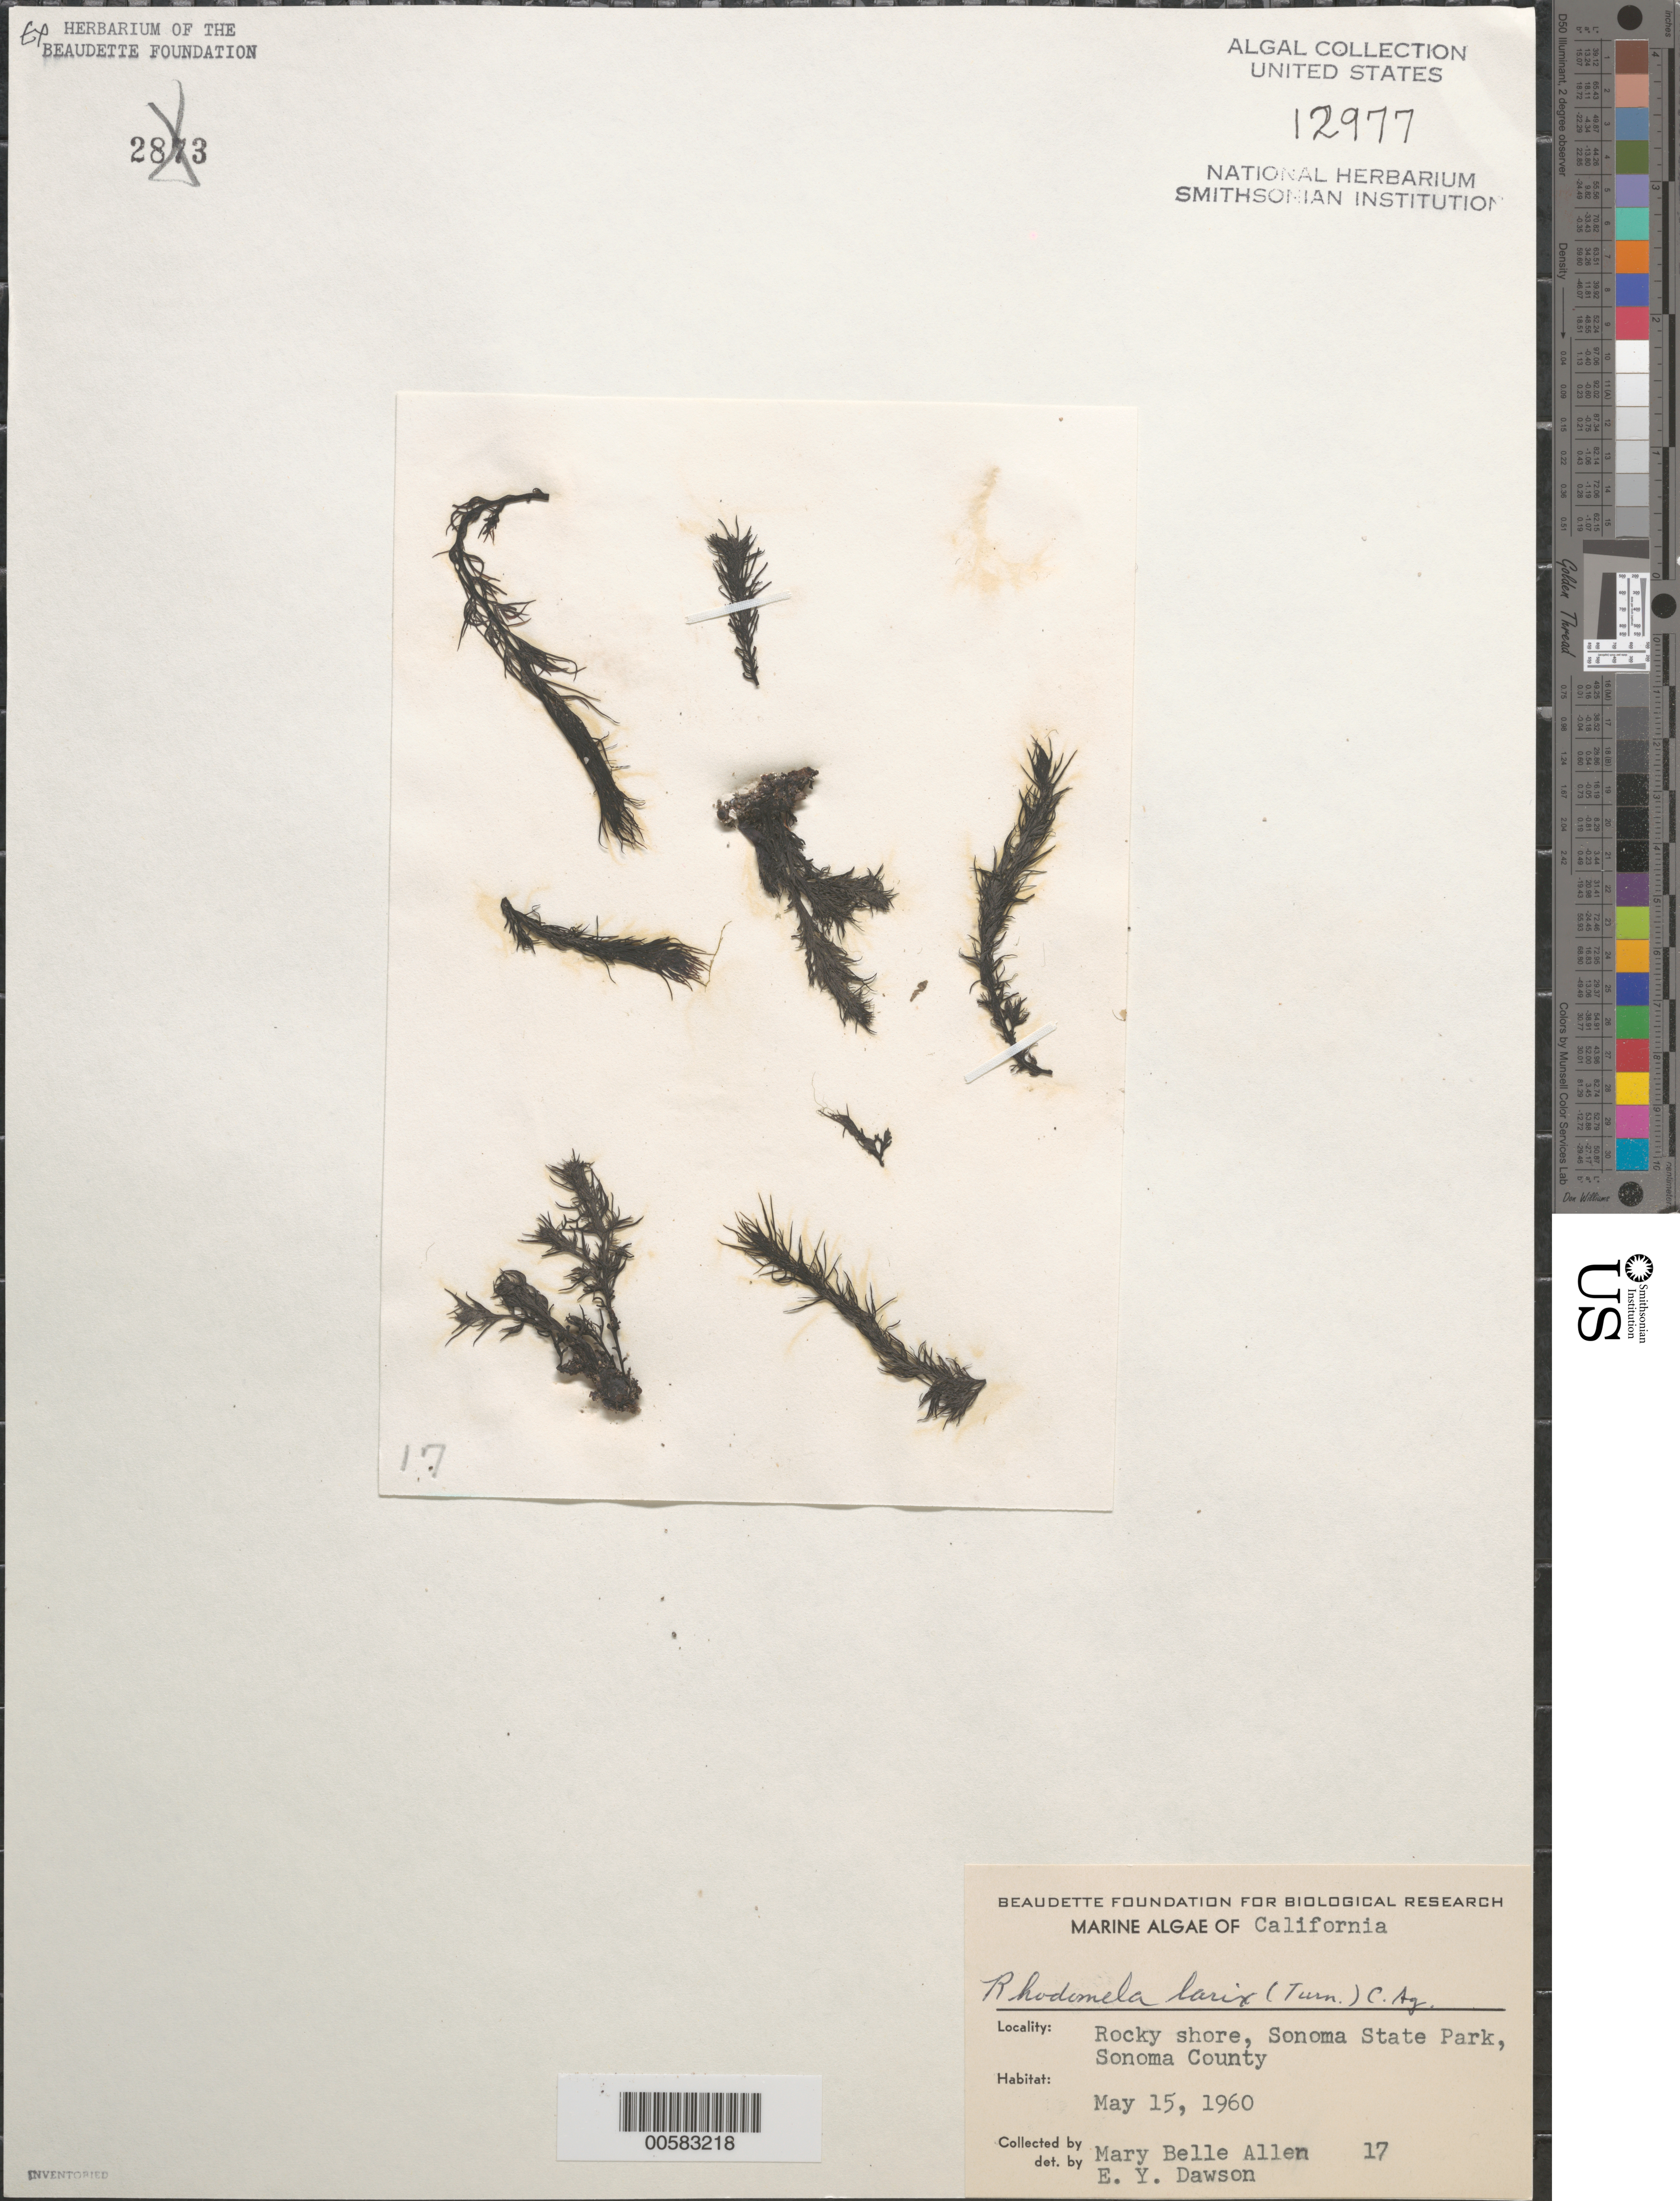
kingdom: Plantae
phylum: Rhodophyta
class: Florideophyceae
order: Ceramiales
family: Rhodomelaceae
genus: Neorhodomela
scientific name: Neorhodomela larix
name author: (Turner) Masuda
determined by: Algae name updating Project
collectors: M. B. Allen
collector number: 17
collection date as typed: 15 May 1960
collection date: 1960-05-15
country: United States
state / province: California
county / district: Sonoma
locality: Sonoma State Park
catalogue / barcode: US 12977